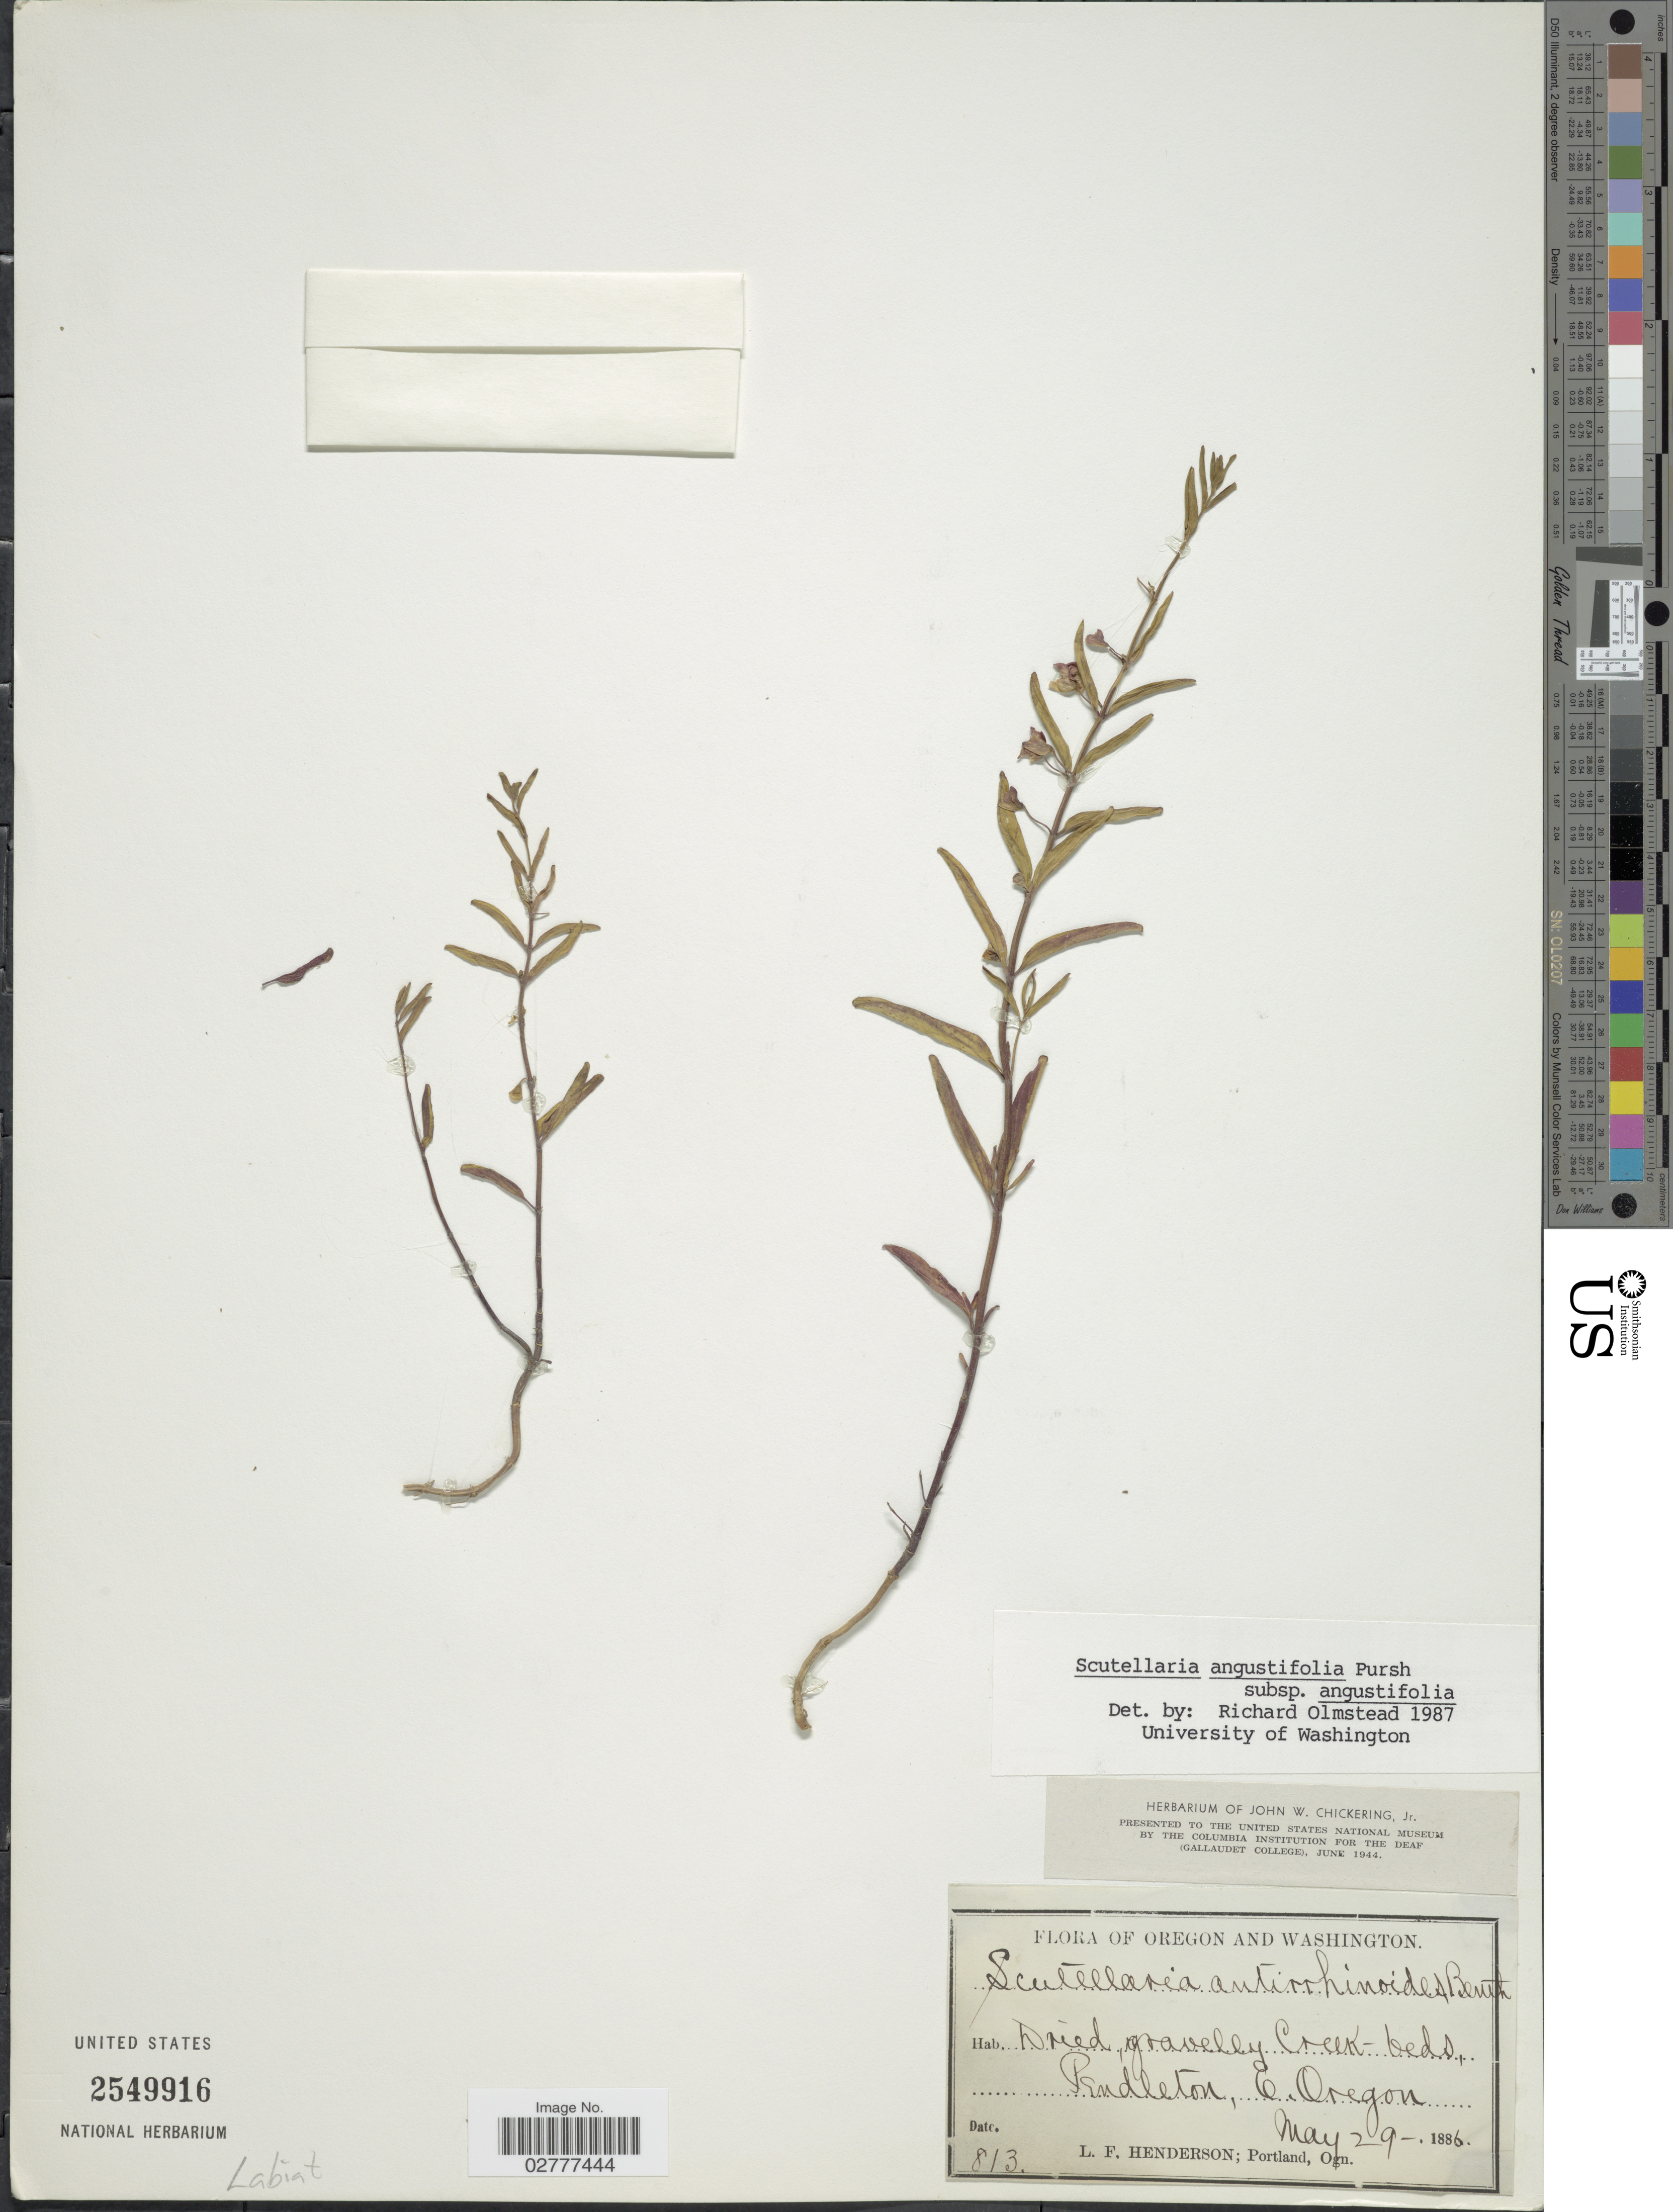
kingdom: Plantae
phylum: Tracheophyta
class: Magnoliopsida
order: Lamiales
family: Lamiaceae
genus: Scutellaria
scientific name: Scutellaria angustifolia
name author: Pursh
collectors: L. Henderson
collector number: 813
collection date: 1886-05-29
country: United States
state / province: Oregon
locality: Pendleton, E. Oregon.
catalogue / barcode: US 2549916